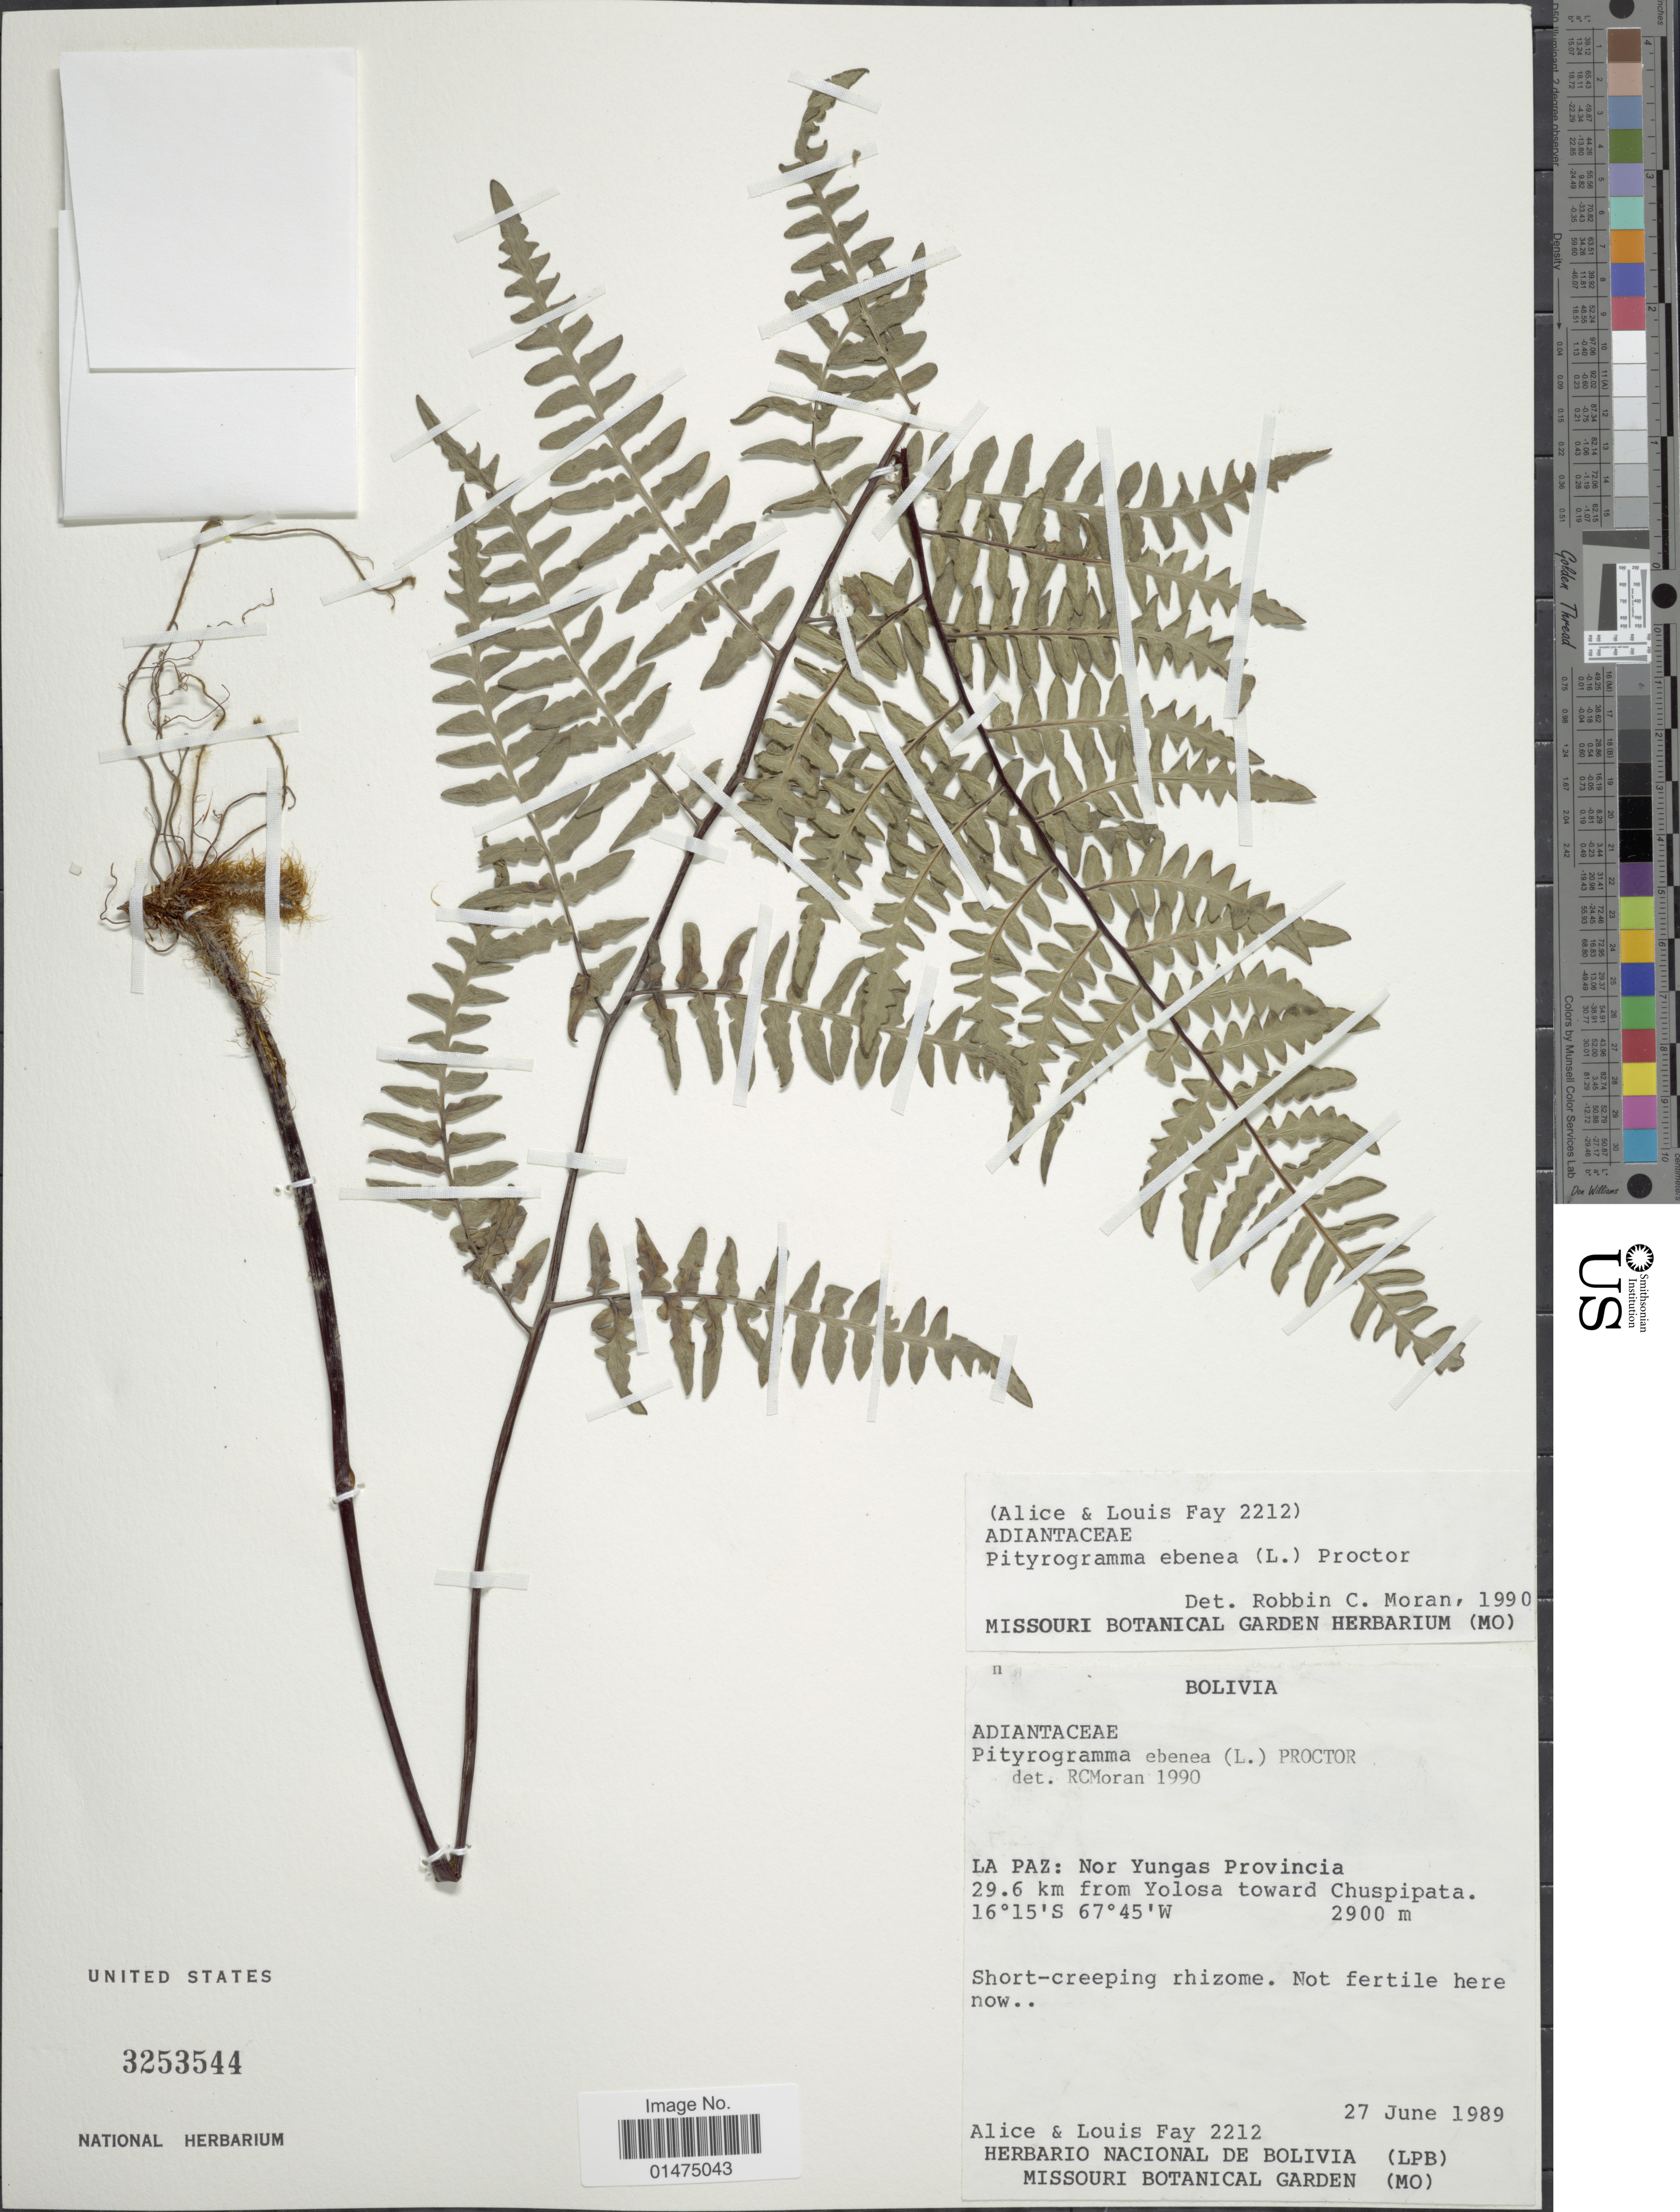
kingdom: Plantae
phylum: Tracheophyta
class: Polypodiopsida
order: Polypodiales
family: Pteridaceae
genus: Pityrogramma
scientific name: Pityrogramma ebenea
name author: (L.) Proctor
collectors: A. Fay & L. Fay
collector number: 2212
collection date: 1989-06-27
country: Bolivia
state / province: La Paz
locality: Nor Yungas Provincia, 29.6 km from Yolosa towards Chuspitata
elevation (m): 2900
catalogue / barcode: US 3253544